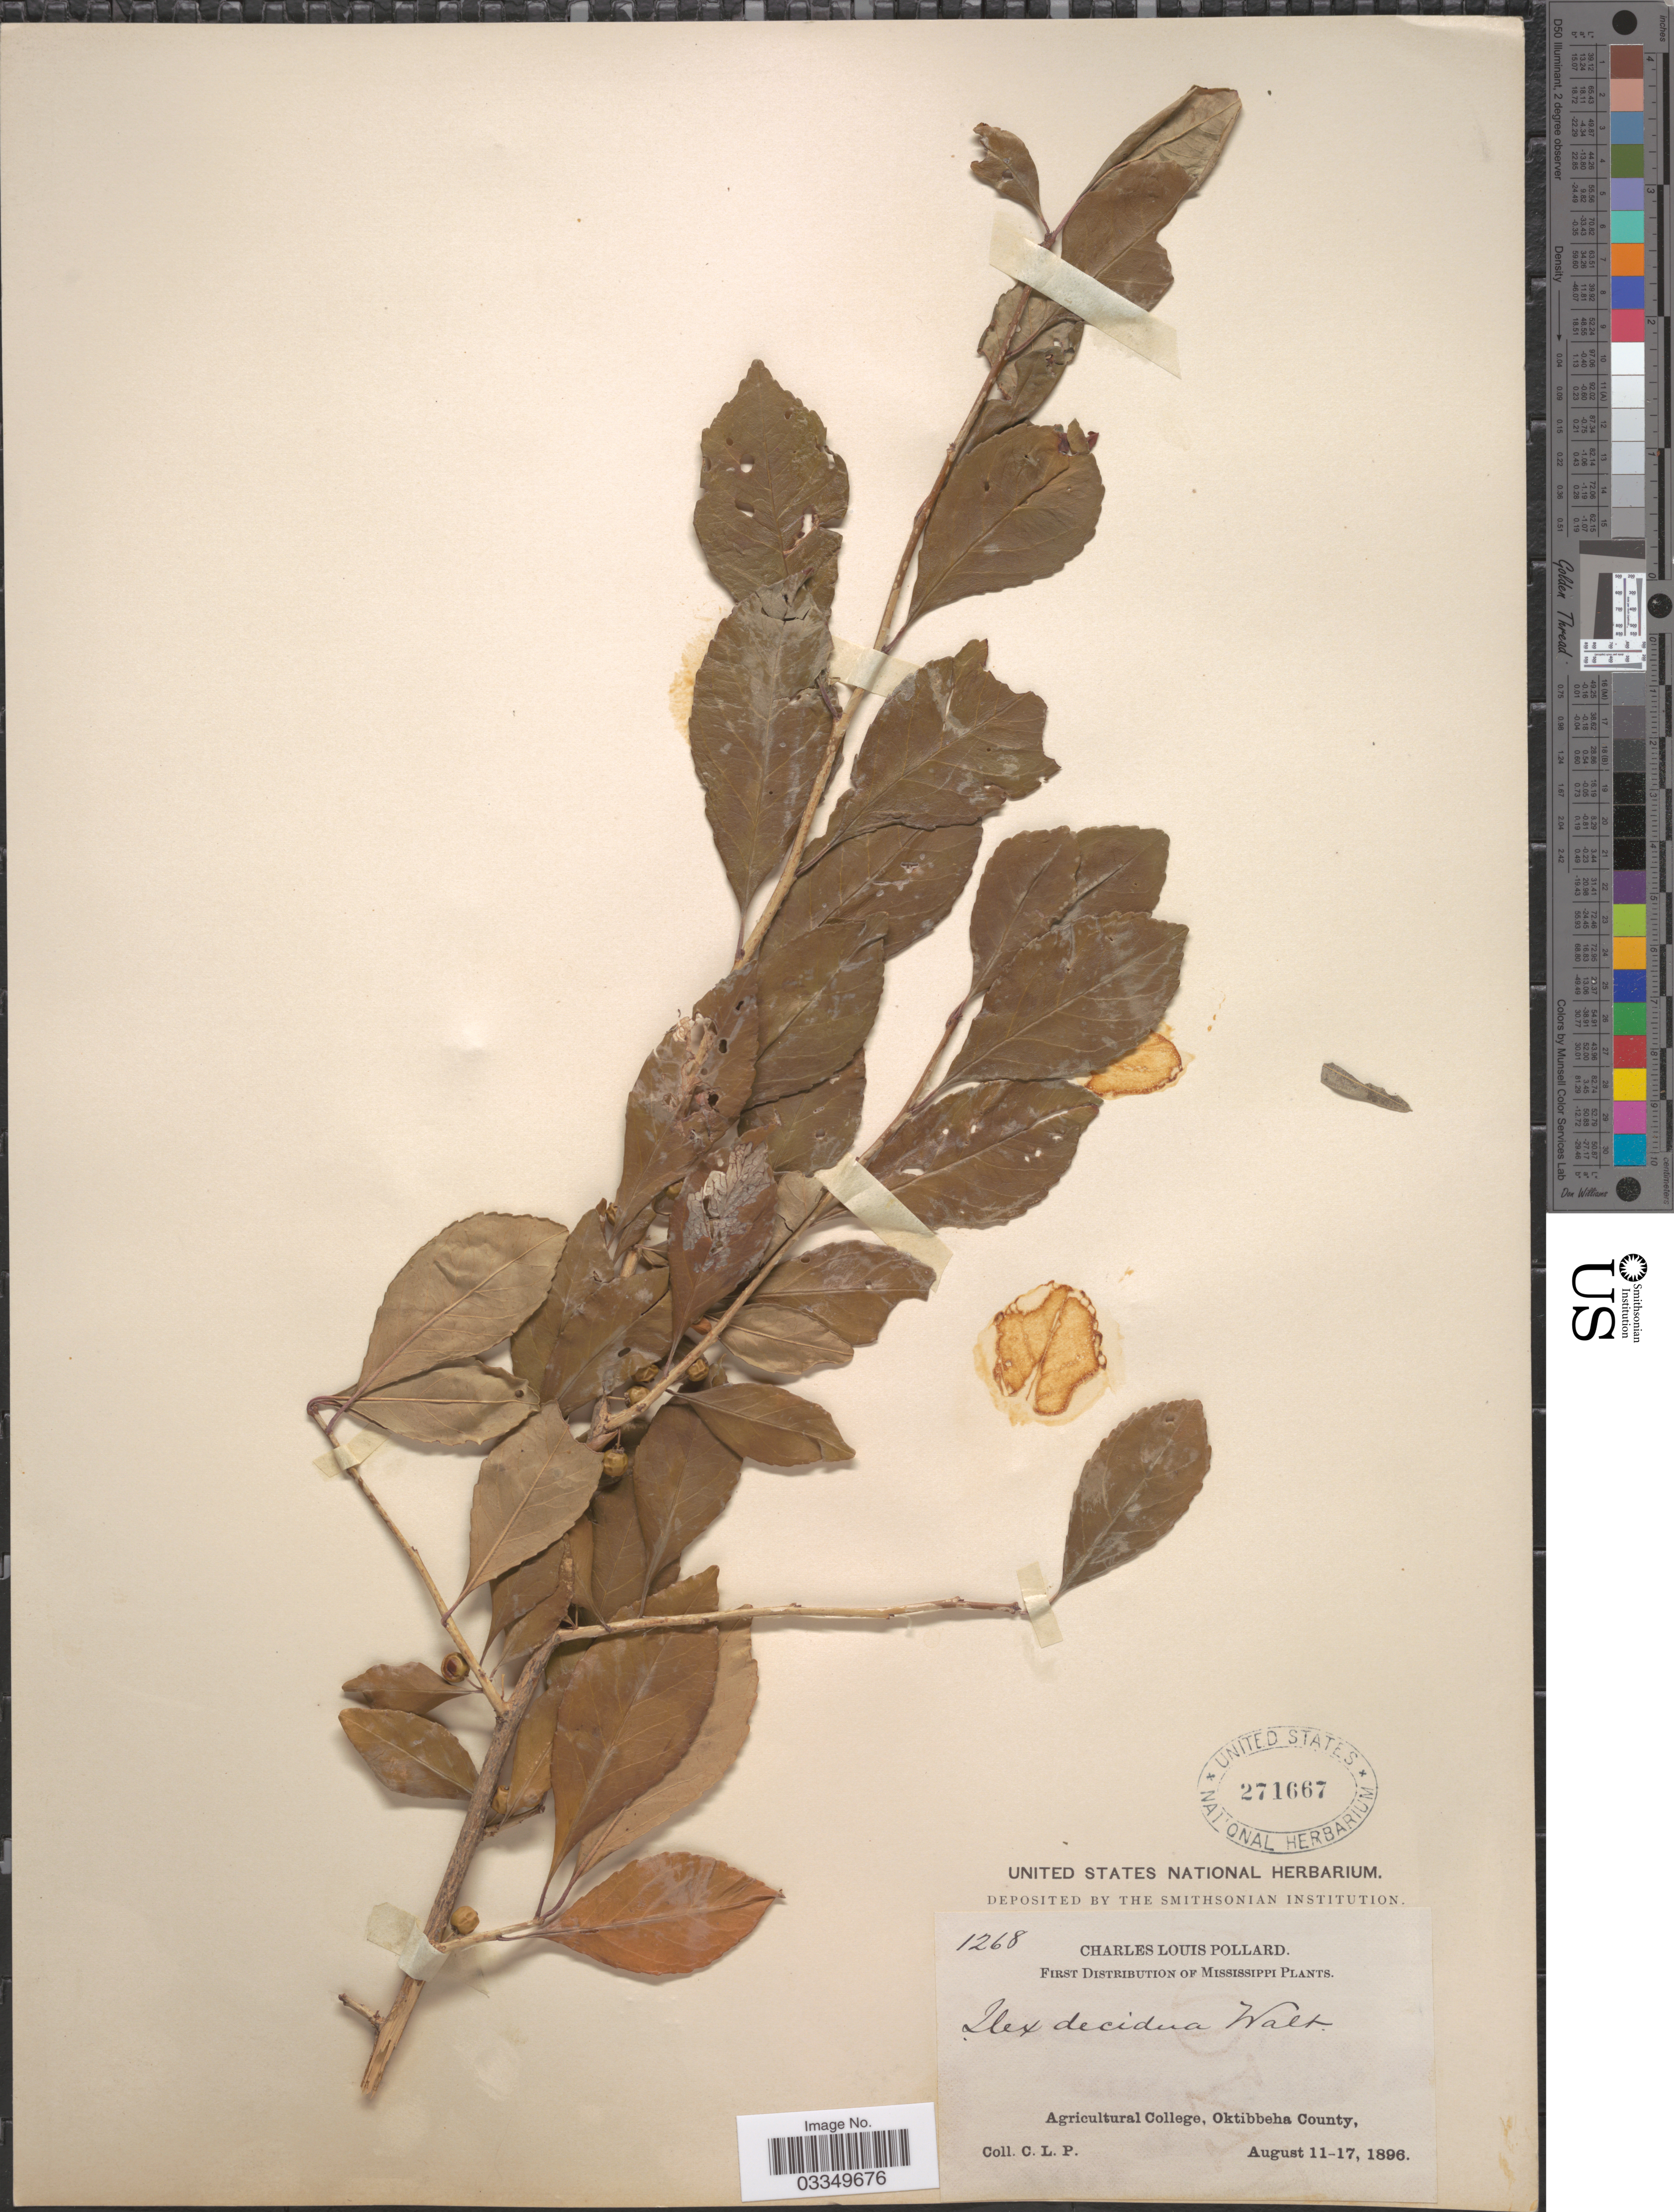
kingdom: Plantae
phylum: Tracheophyta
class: Magnoliopsida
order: Aquifoliales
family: Aquifoliaceae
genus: Ilex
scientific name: Ilex decidua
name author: Walter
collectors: C. L. Pollard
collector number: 1268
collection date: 1896-08-11/1896-08-17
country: United States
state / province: Mississippi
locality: Agricultural College, Oktibbeha County.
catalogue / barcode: US 271667